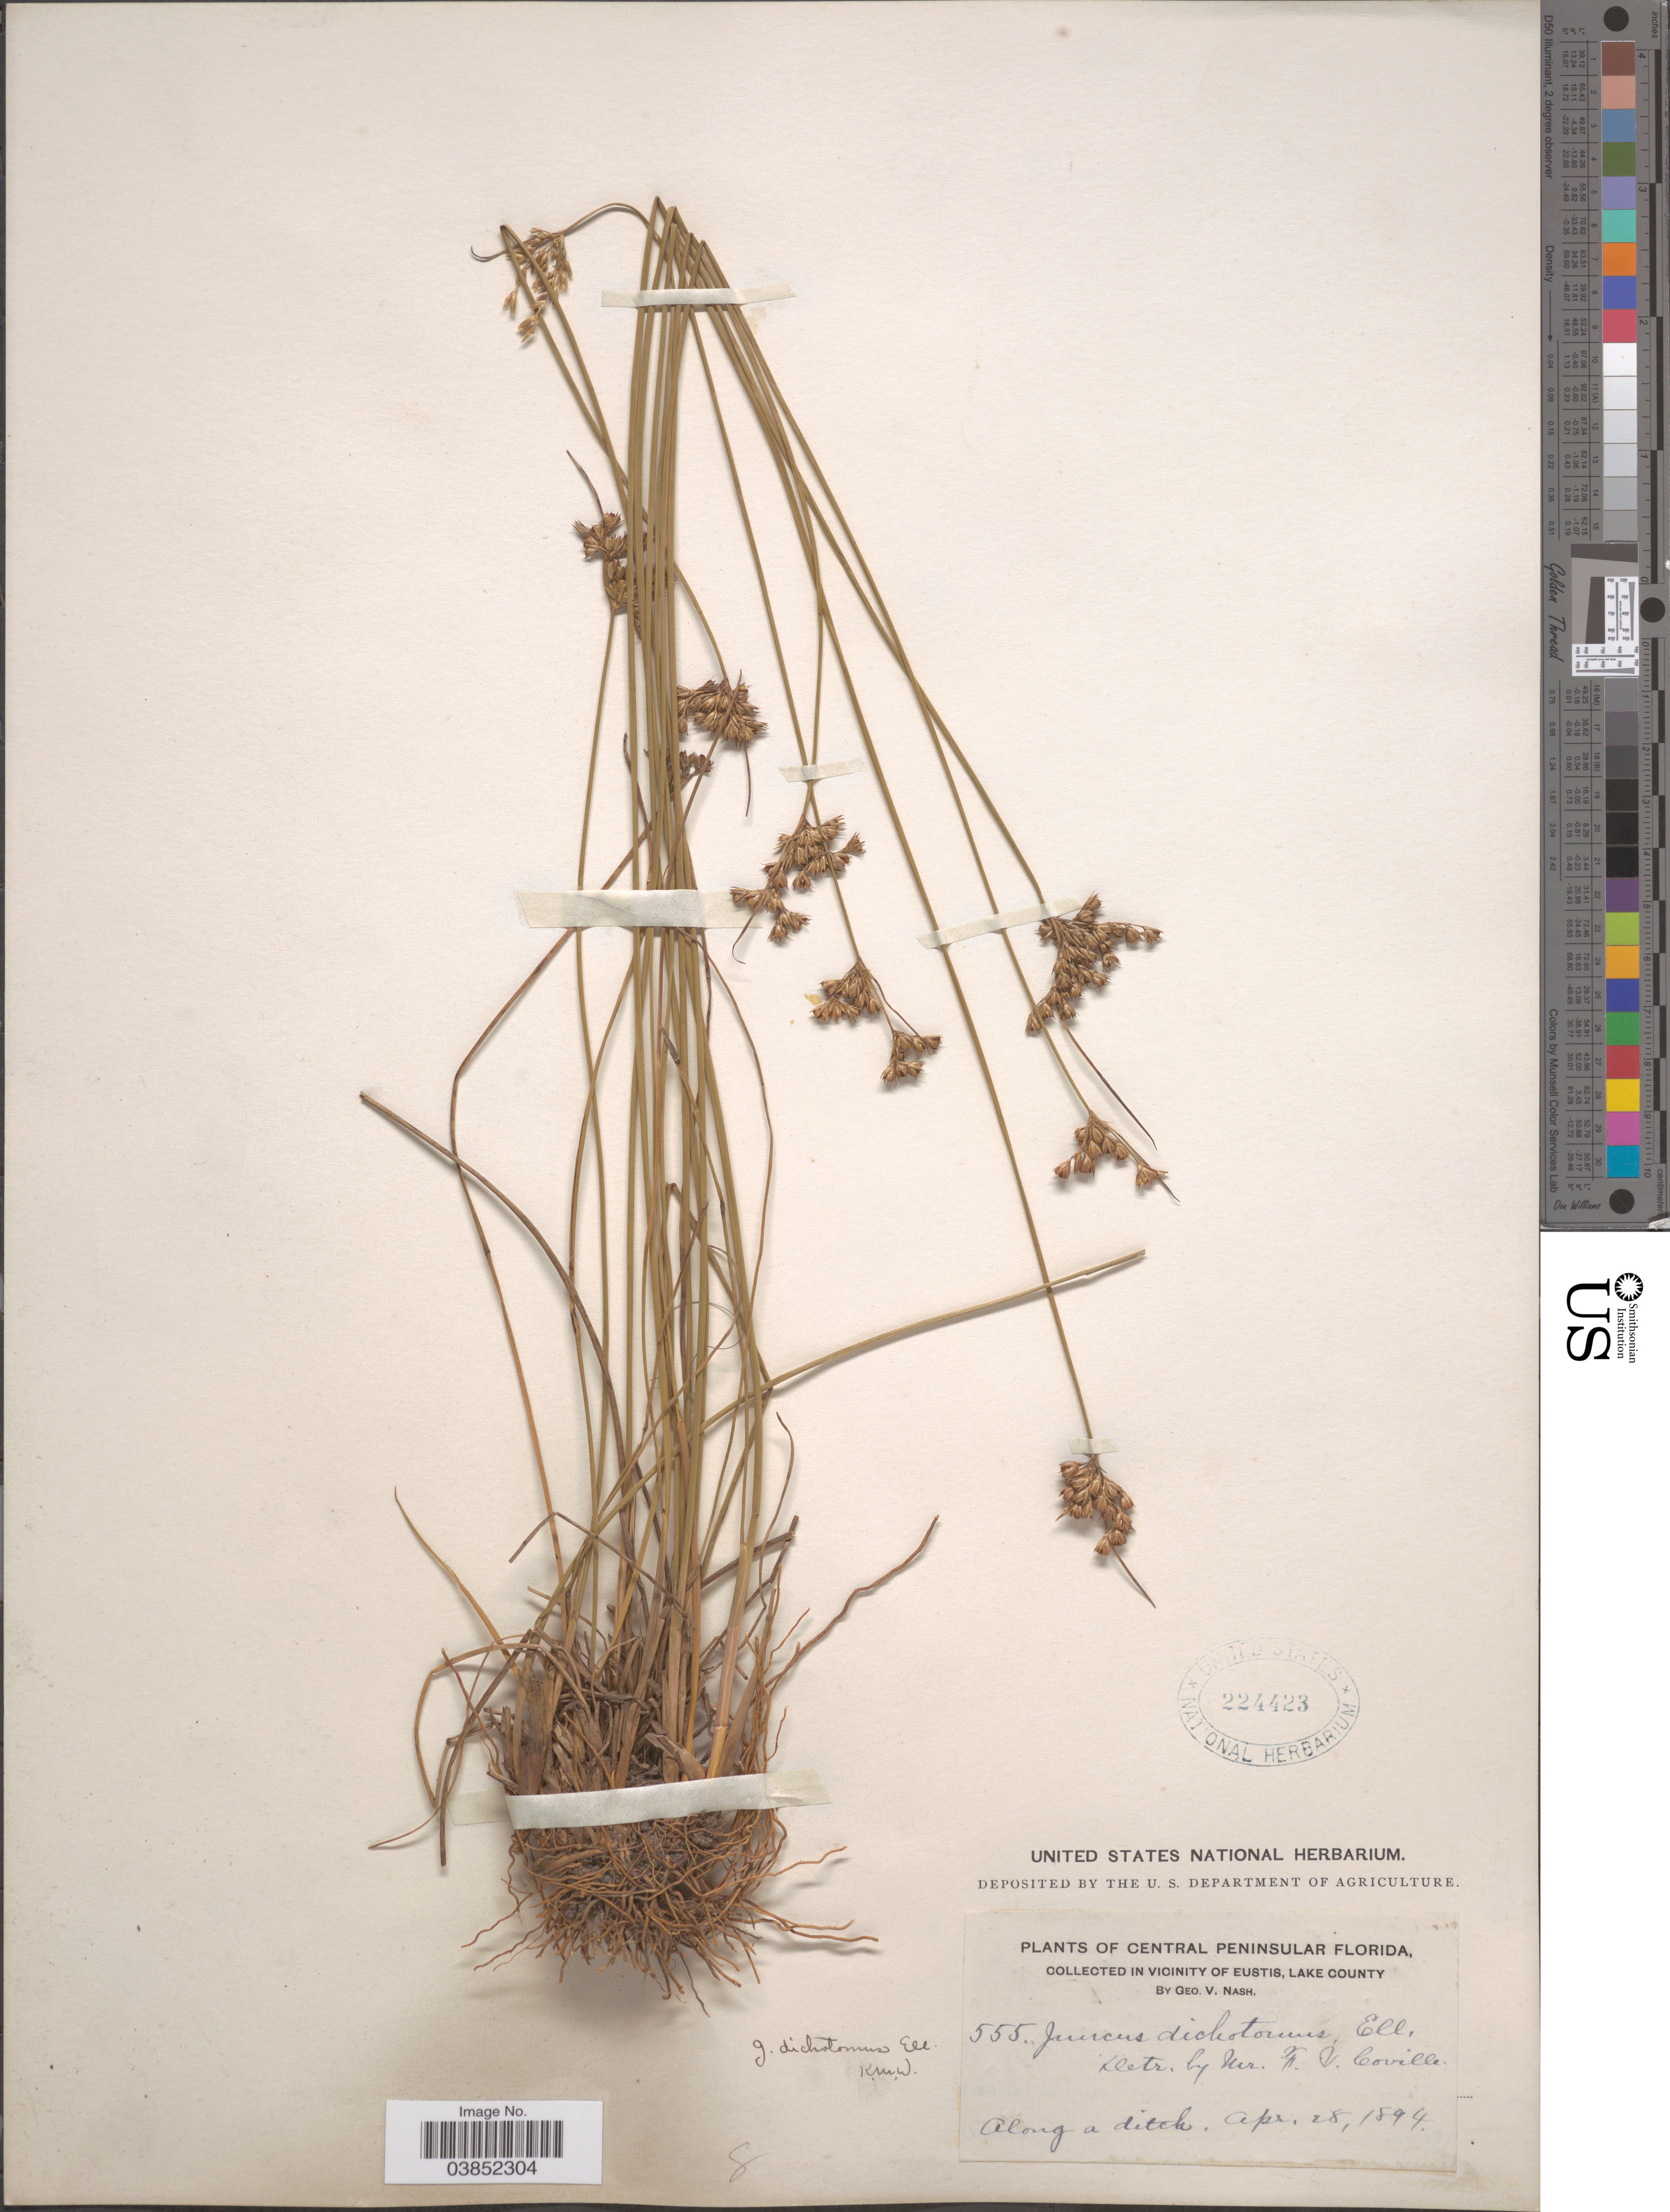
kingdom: Plantae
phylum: Tracheophyta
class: Liliopsida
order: Poales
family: Juncaceae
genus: Juncus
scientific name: Juncus dichotomus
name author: Elliott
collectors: G. V. Nash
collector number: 555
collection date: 1894-04-28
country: United States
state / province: Florida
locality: Central Peninsular Florida. In vicinity of Eustis, Lake County. Along in ditch.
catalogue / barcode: US 224423